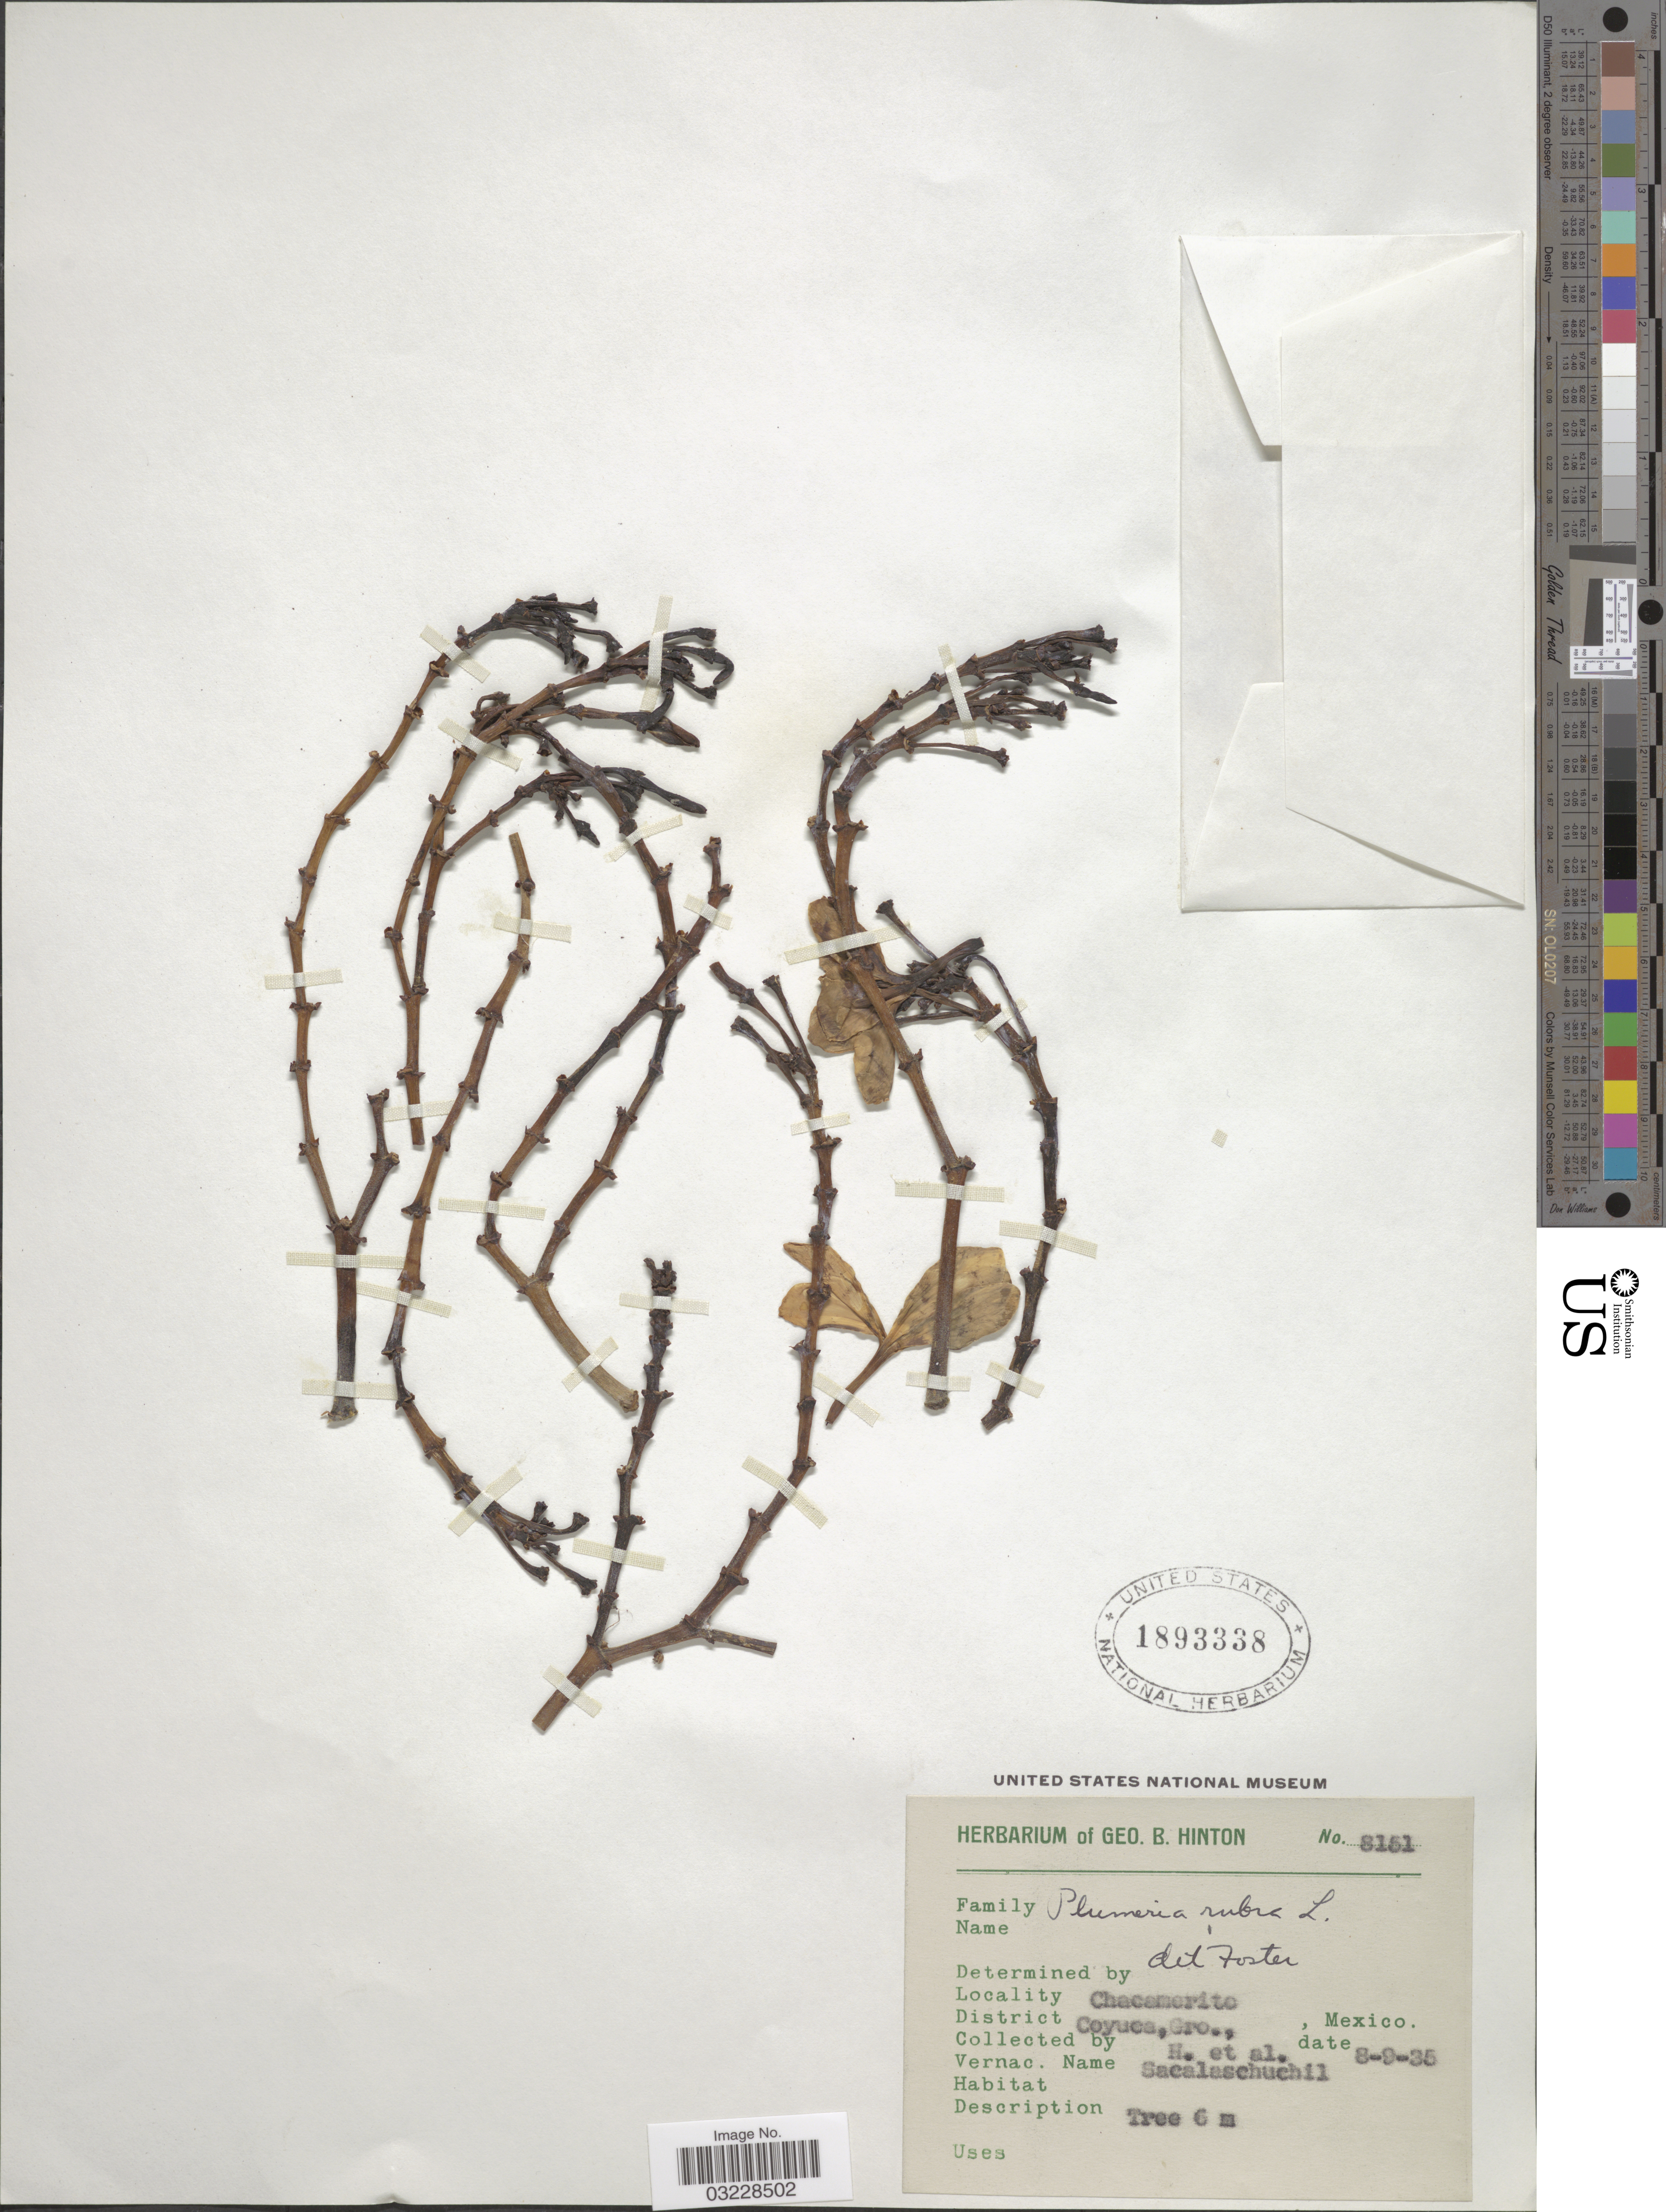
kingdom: Plantae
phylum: Tracheophyta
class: Magnoliopsida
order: Gentianales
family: Apocynaceae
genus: Plumeria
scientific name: Plumeria rubra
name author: L.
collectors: G. B. Hinton & et al.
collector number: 8151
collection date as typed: Transcribed d/m/y: 8/9/35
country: Mexico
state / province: Guerrero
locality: Chacamerito, District Coyuca, Gro., Mexico.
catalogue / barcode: US 1893338